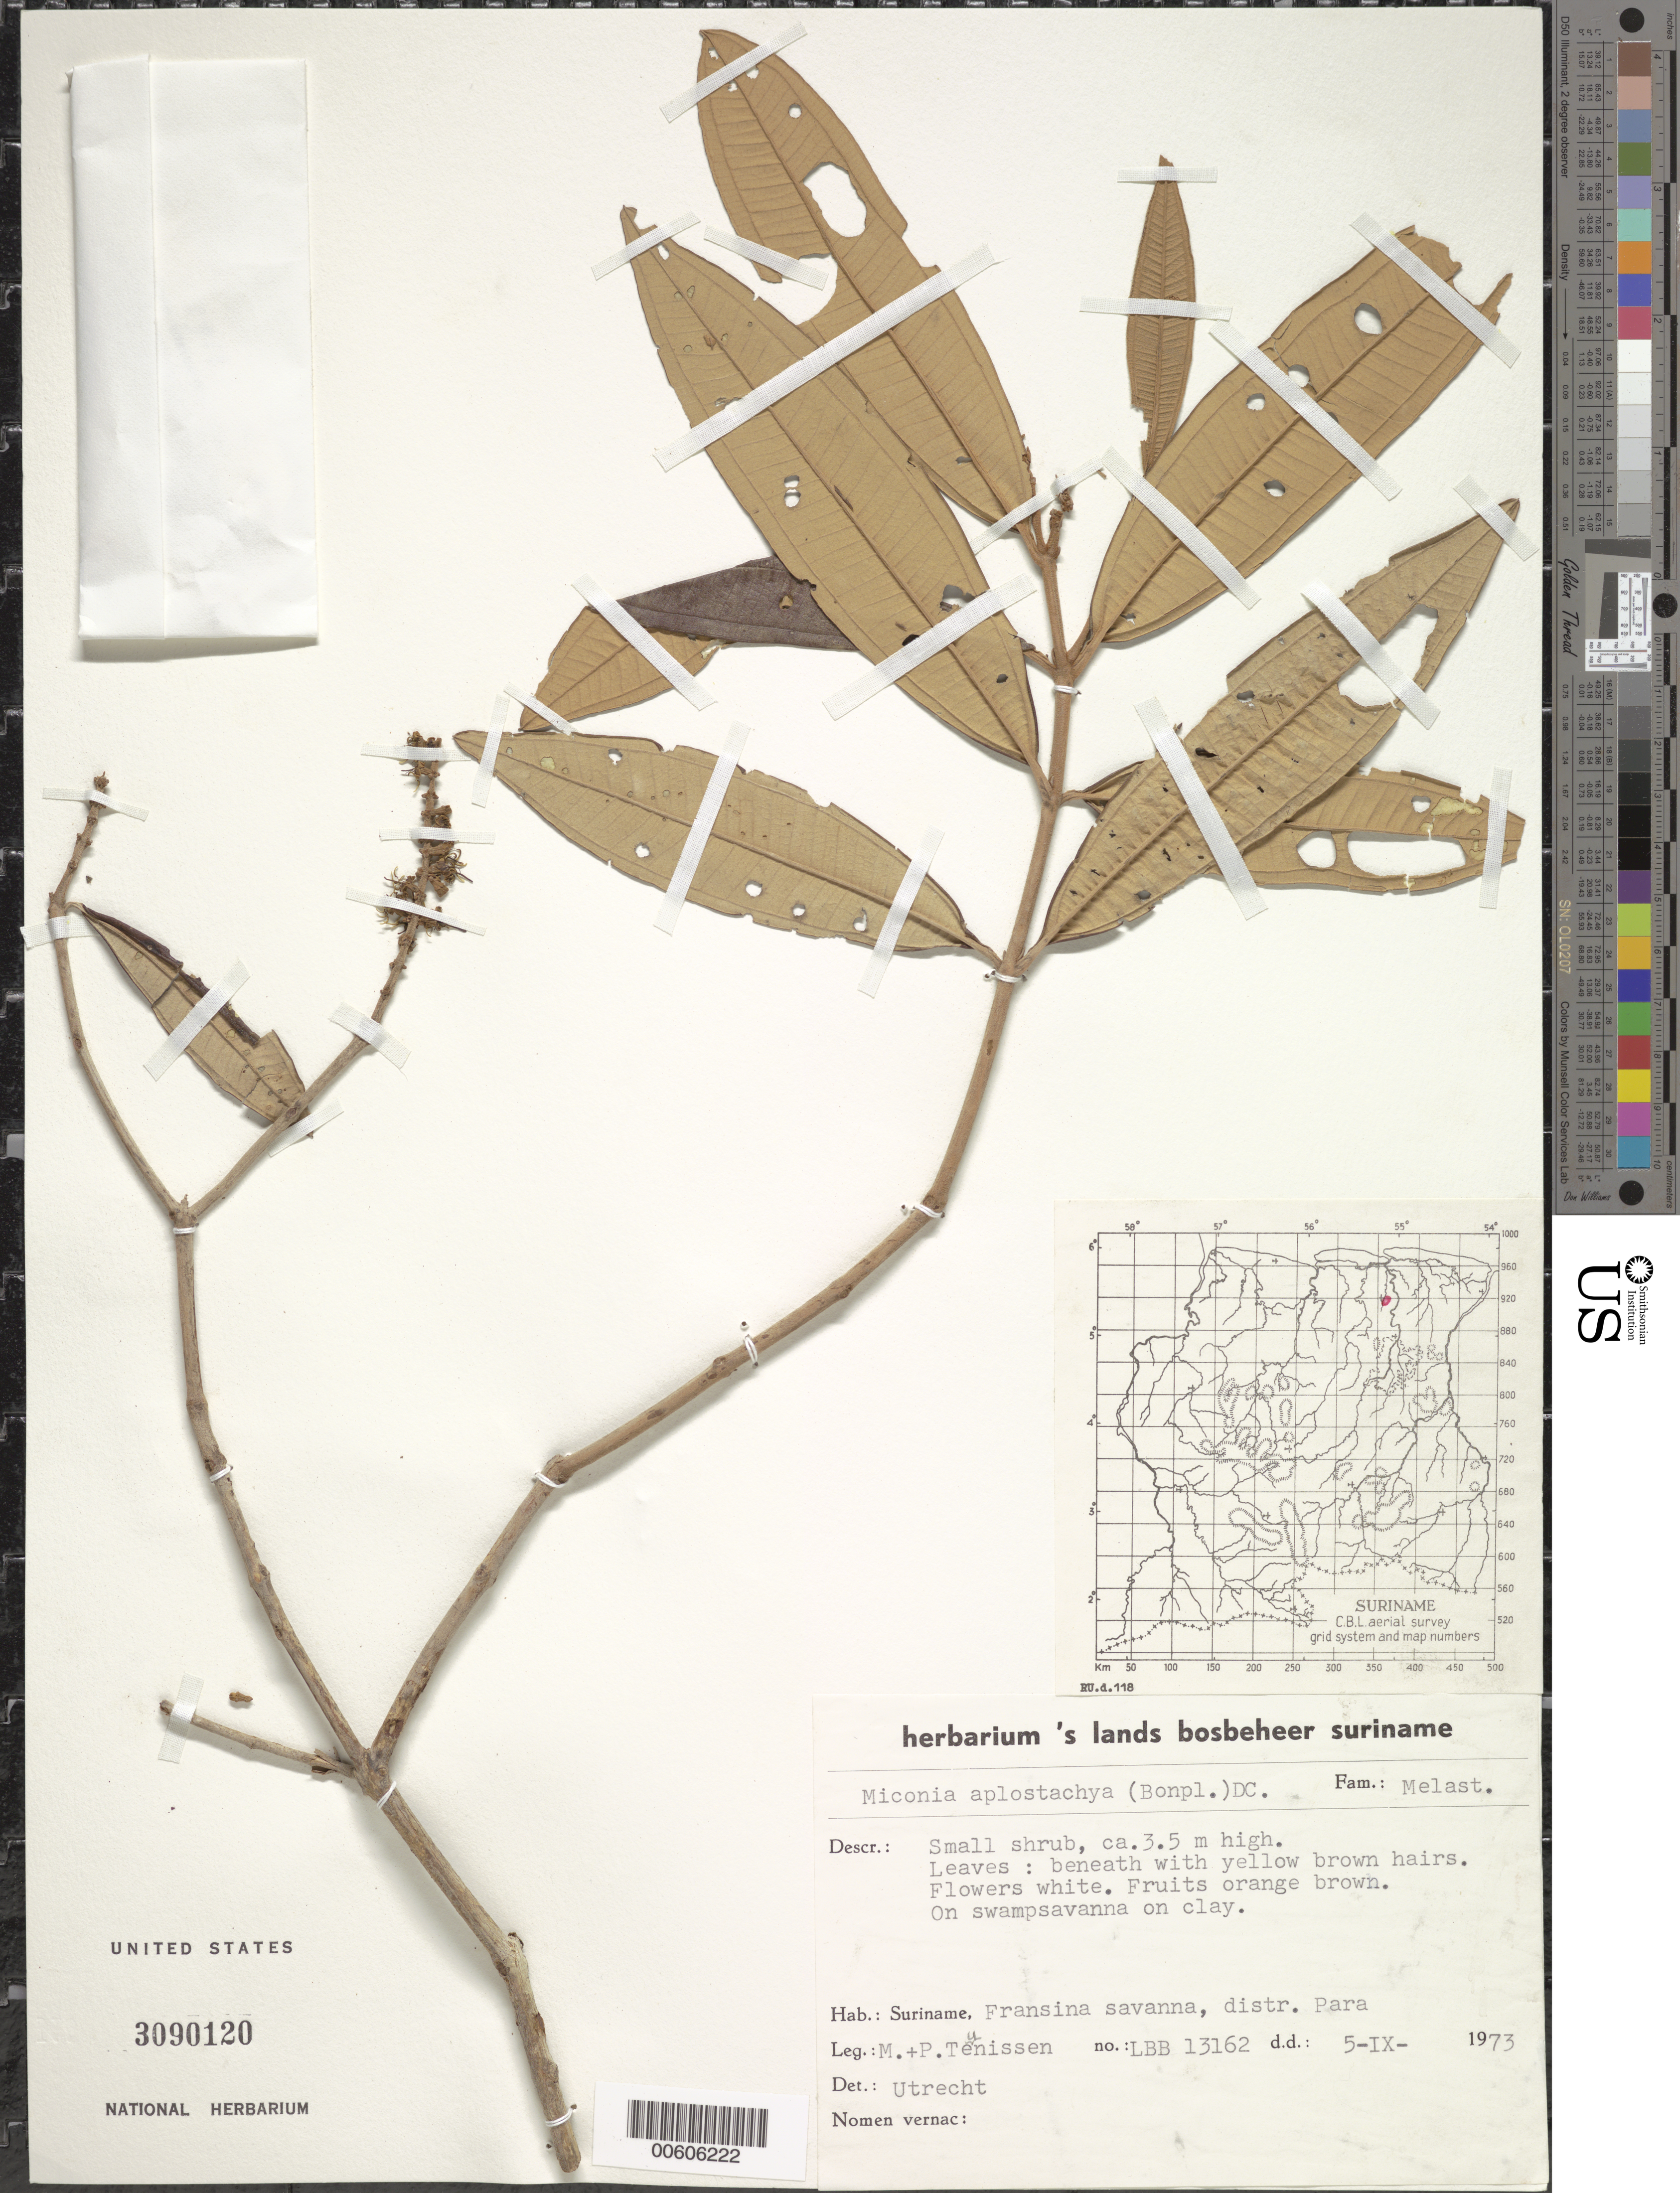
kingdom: Plantae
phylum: Tracheophyta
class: Magnoliopsida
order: Myrtales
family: Melastomataceae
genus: Miconia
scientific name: Miconia aplostachya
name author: (Bonpl.) DC.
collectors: P. Teunissen & M. Teunissen-werkhoven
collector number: LBB 13162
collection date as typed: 5-Sep-73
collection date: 1973-09-05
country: Suriname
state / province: Para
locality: Fransina savanna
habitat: Swamp savanna on clay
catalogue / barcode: US 3090120